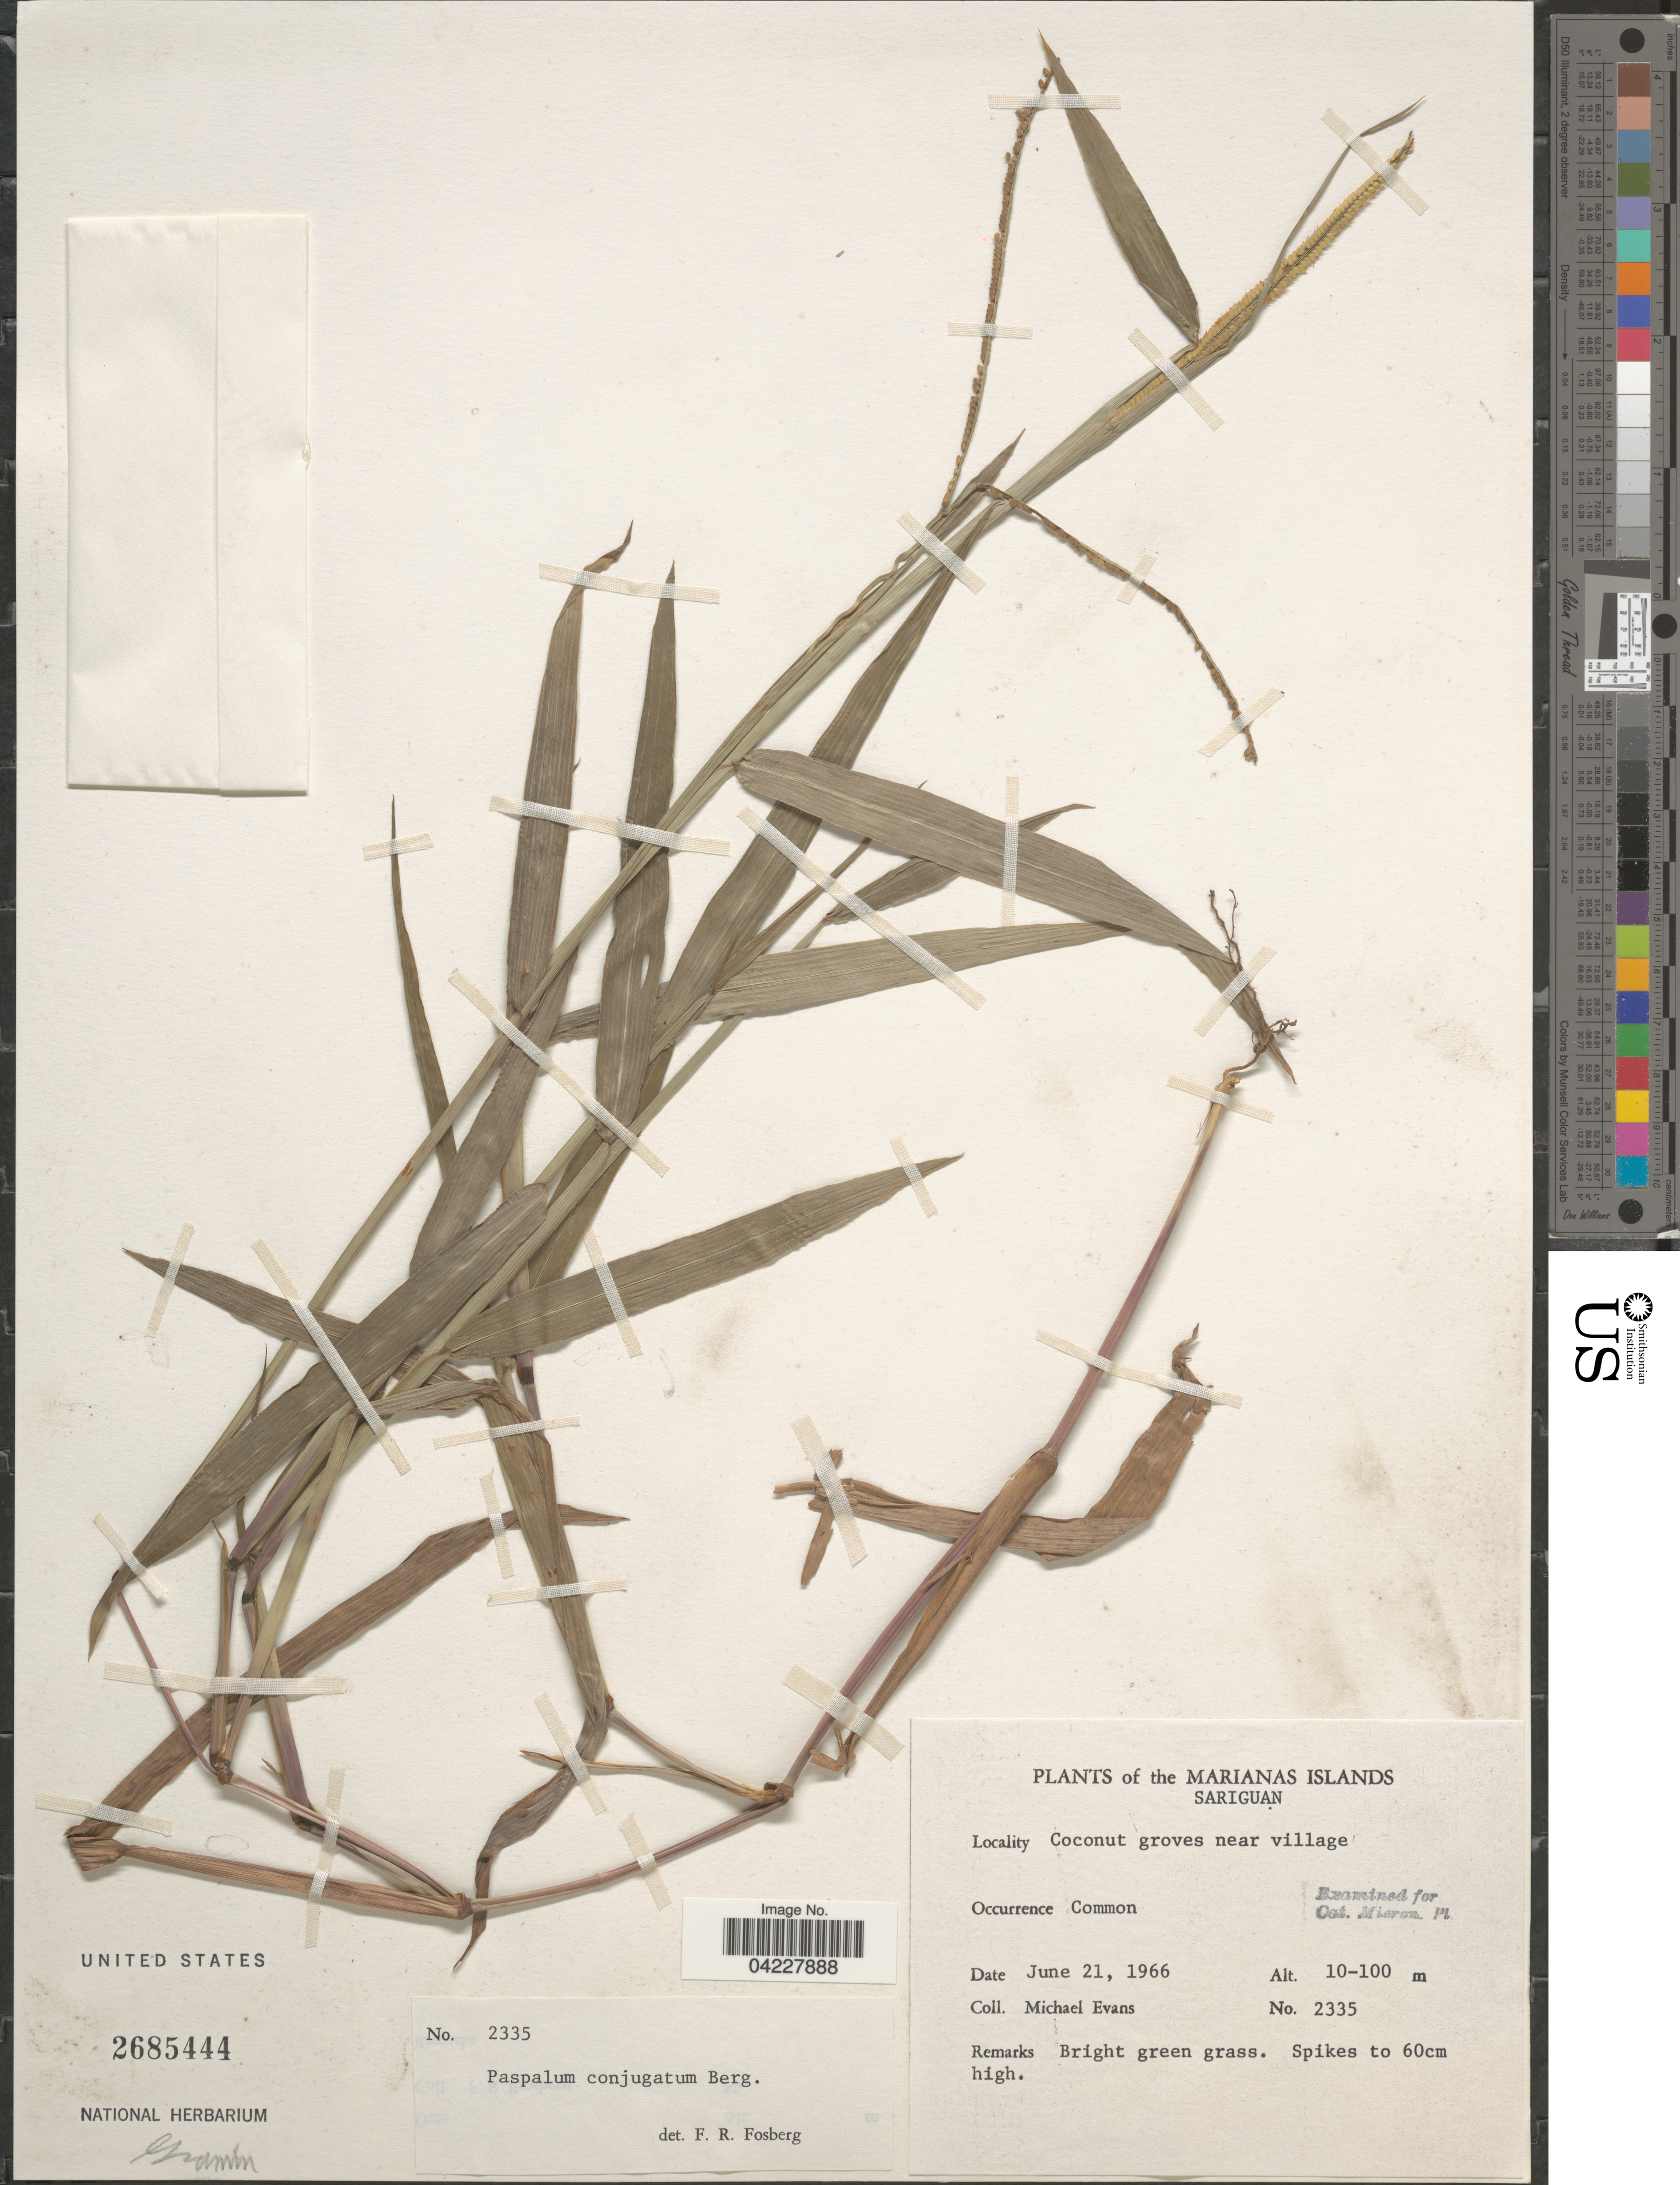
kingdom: Plantae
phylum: Tracheophyta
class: Liliopsida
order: Poales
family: Poaceae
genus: Paspalum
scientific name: Paspalum conjugatum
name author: P.J. Bergius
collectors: M. Evans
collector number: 2335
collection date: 1966-06-21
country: Northern Mariana Islands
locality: Marianas Islands. Sariguan. Coconut groves near village.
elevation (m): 10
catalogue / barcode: US 2685444